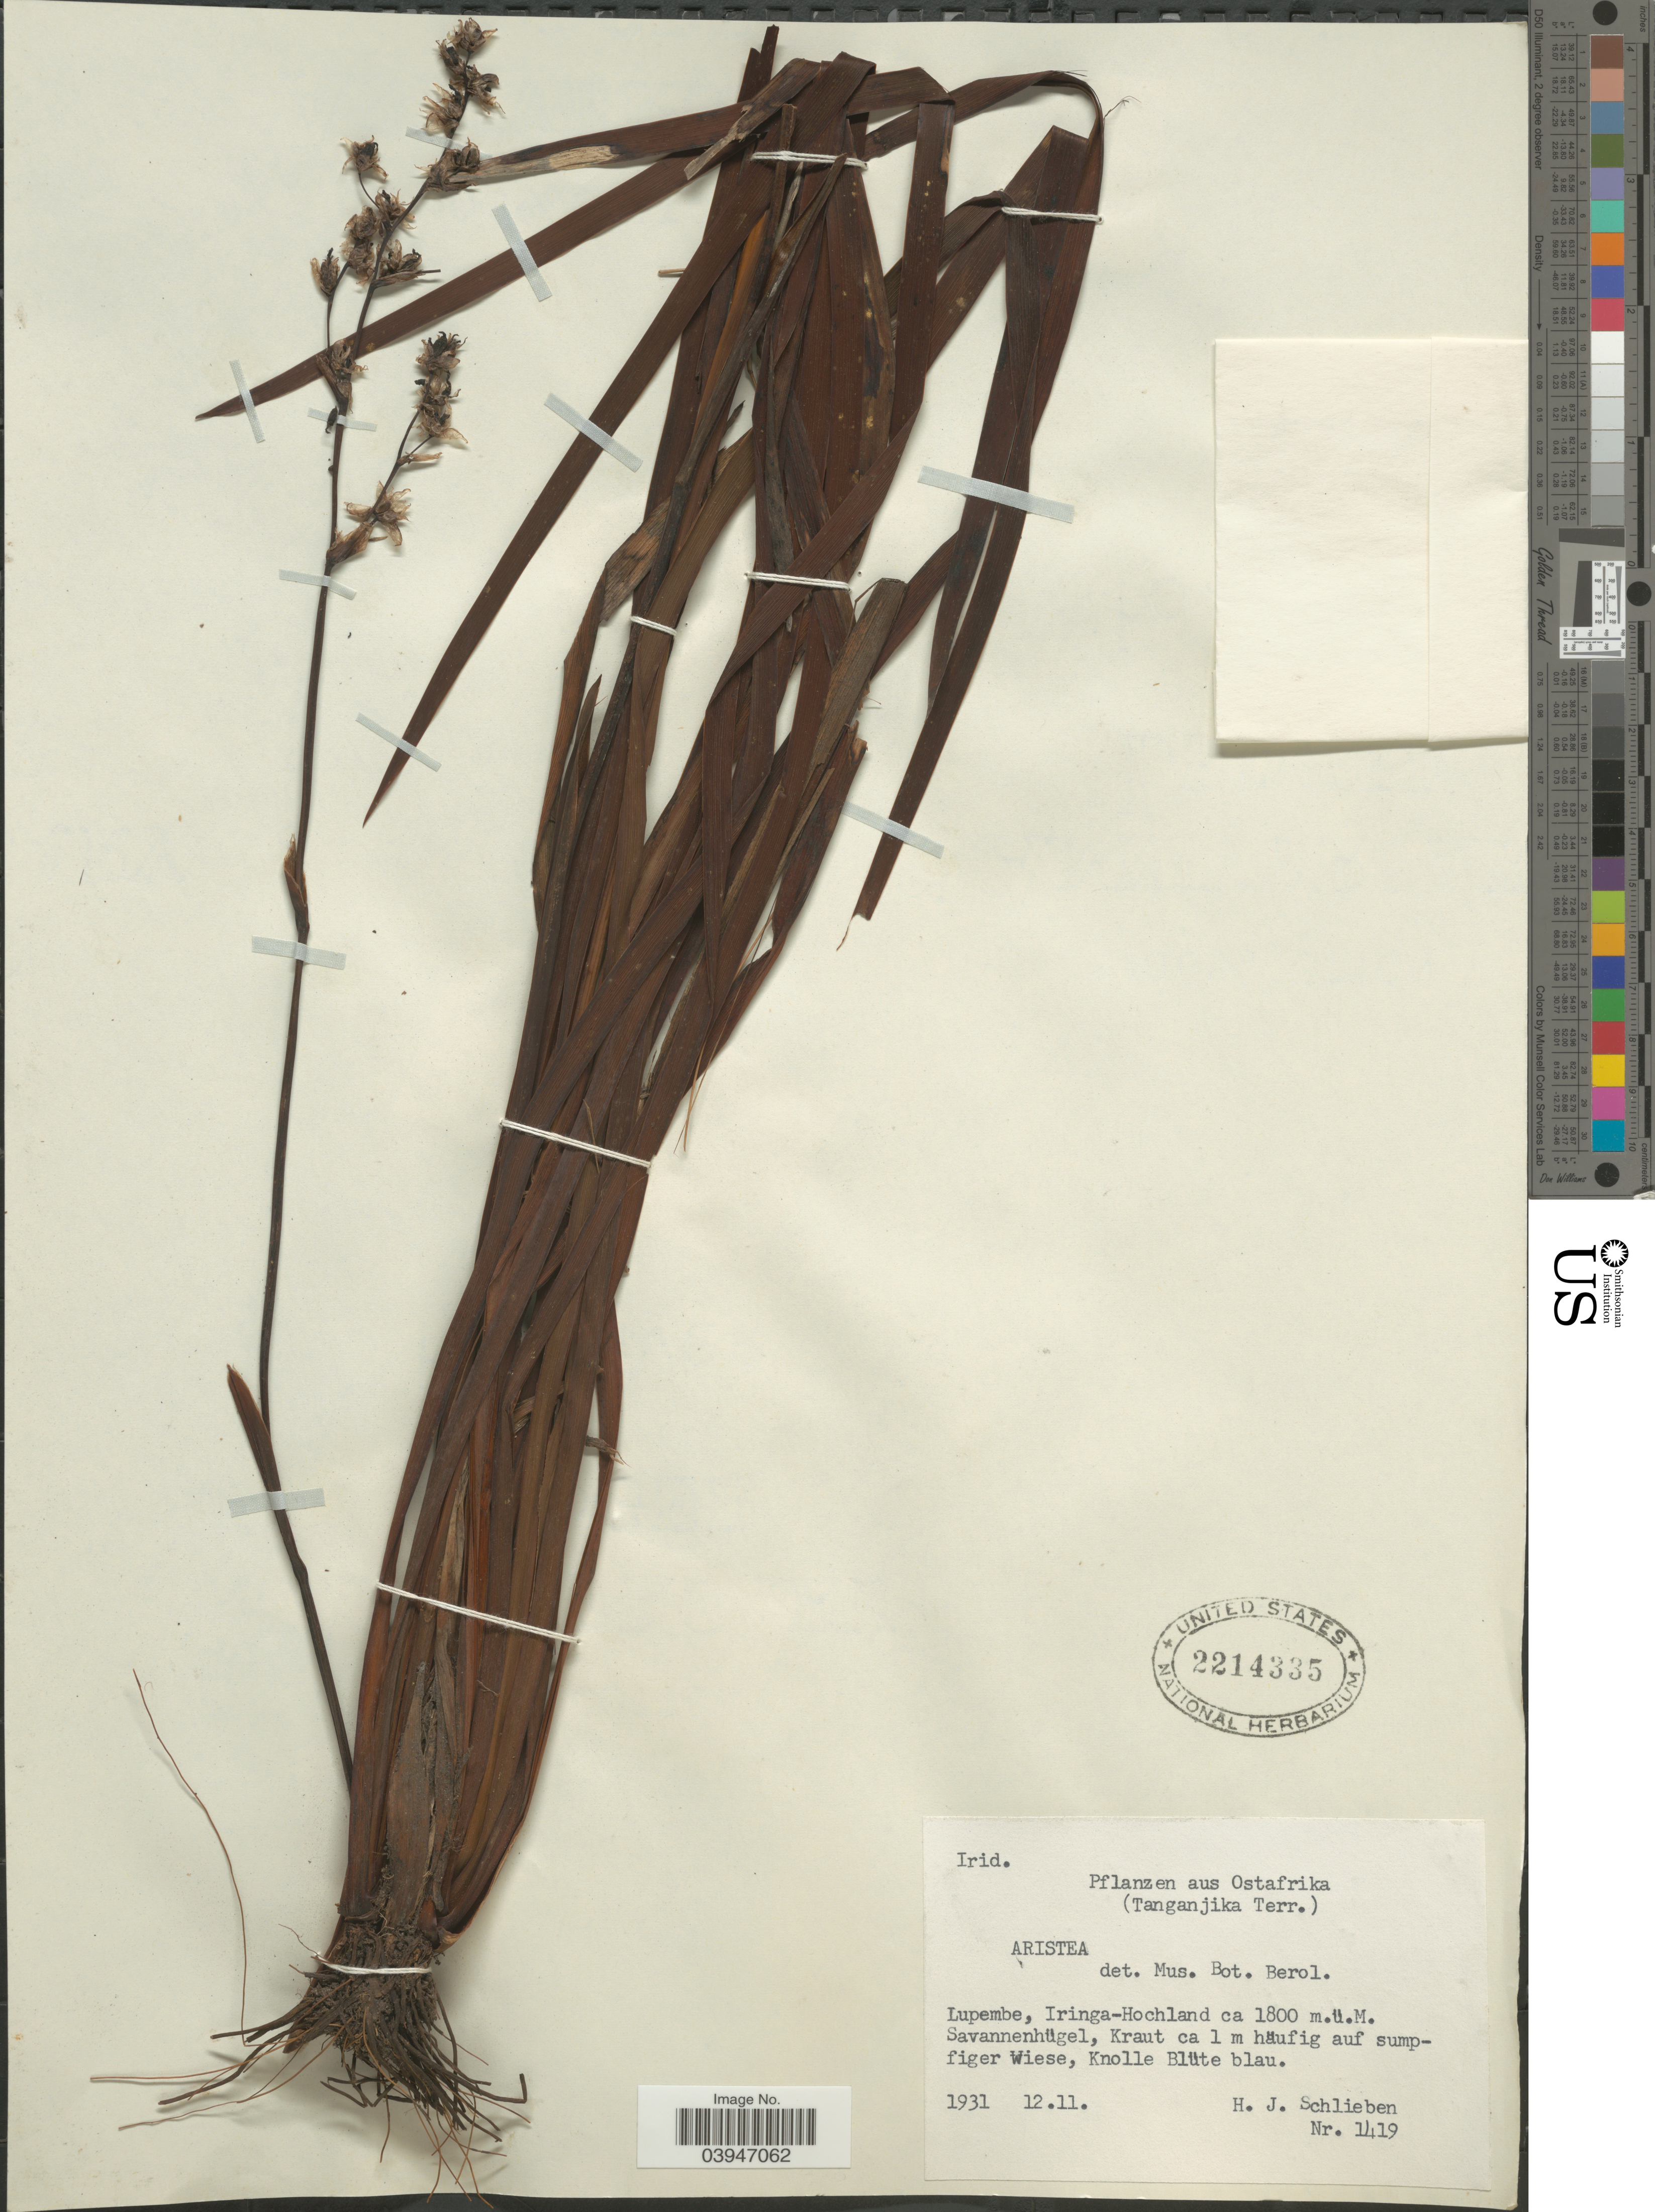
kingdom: Plantae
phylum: Tracheophyta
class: Liliopsida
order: Asparagales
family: Iridaceae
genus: Aristea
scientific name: Aristea sp.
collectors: H. J. Schlieben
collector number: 1419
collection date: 1931-12-11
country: Tanzania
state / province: Iringa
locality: Ostafrika (Tanganjika Terr.). Lupembe, Iringa-Hochland.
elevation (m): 1800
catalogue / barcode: US 2214335